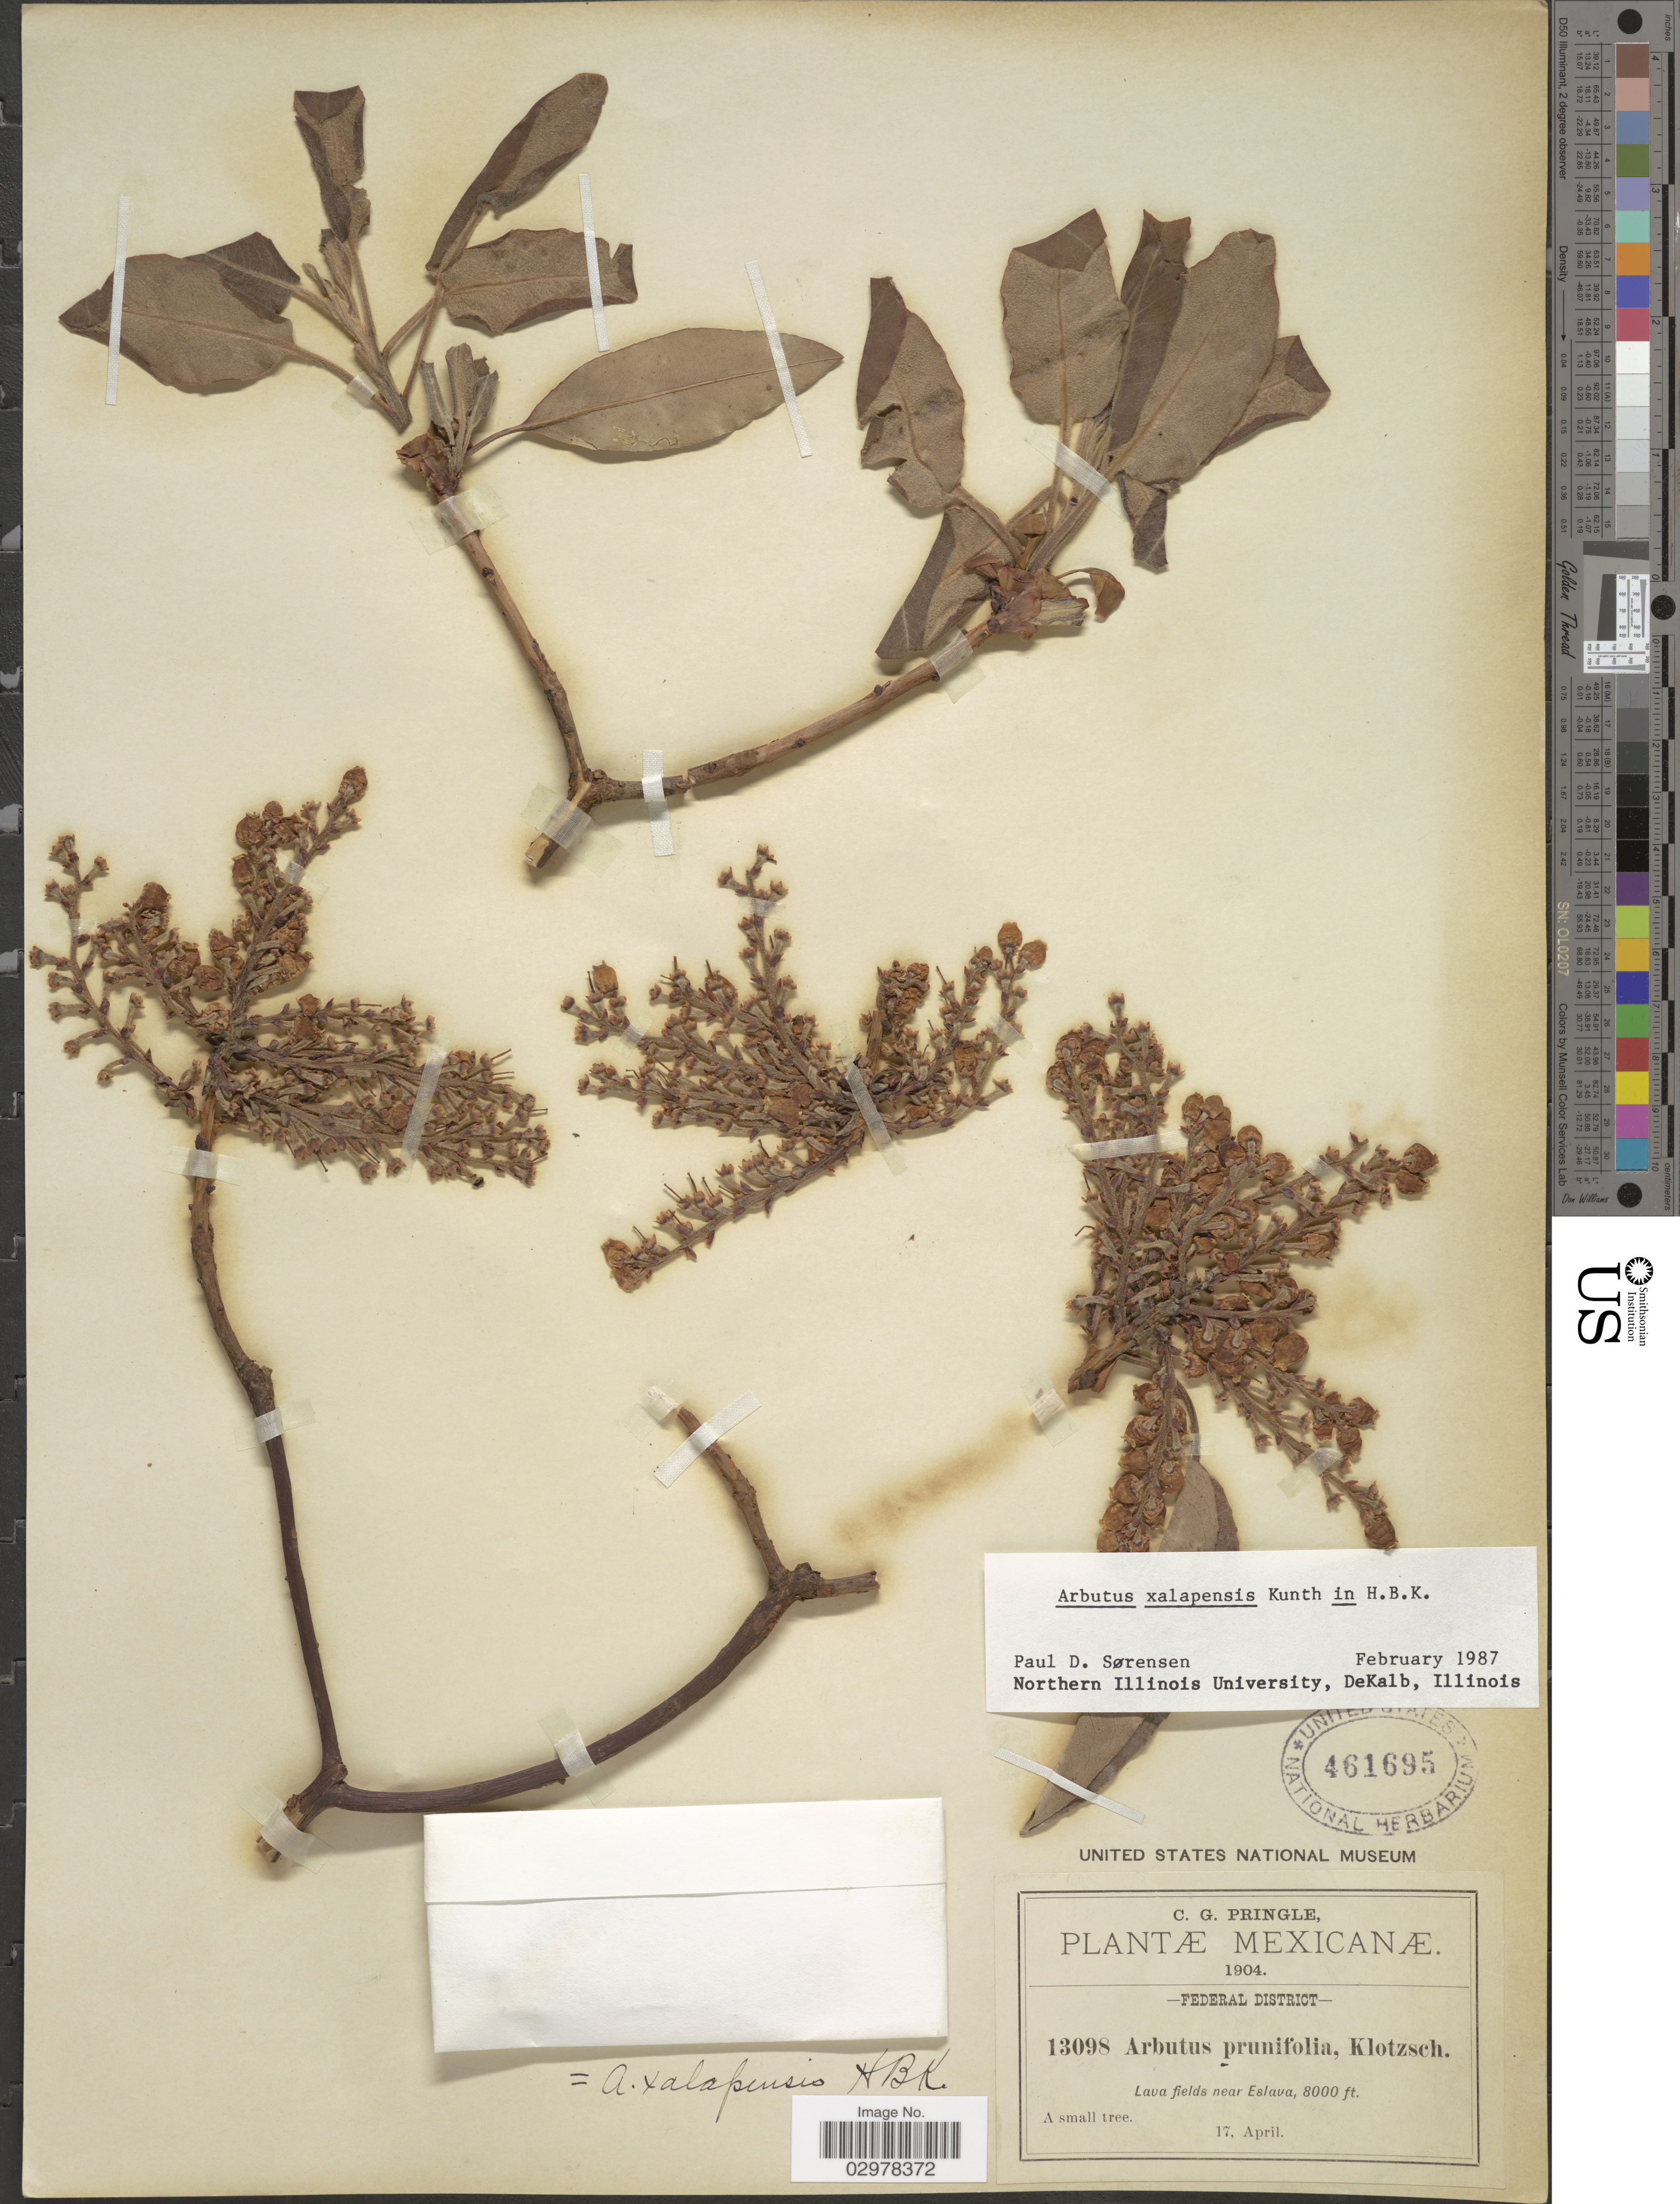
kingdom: Plantae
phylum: Tracheophyta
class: Magnoliopsida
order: Ericales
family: Ericaceae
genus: Arbutus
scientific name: Arbutus xalapensis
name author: Kunth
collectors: C. G. Pringle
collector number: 13098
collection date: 1904-04-17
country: Mexico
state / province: Distrito Federal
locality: Federal District, Lava fields near Eslava.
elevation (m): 2438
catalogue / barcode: US 461695